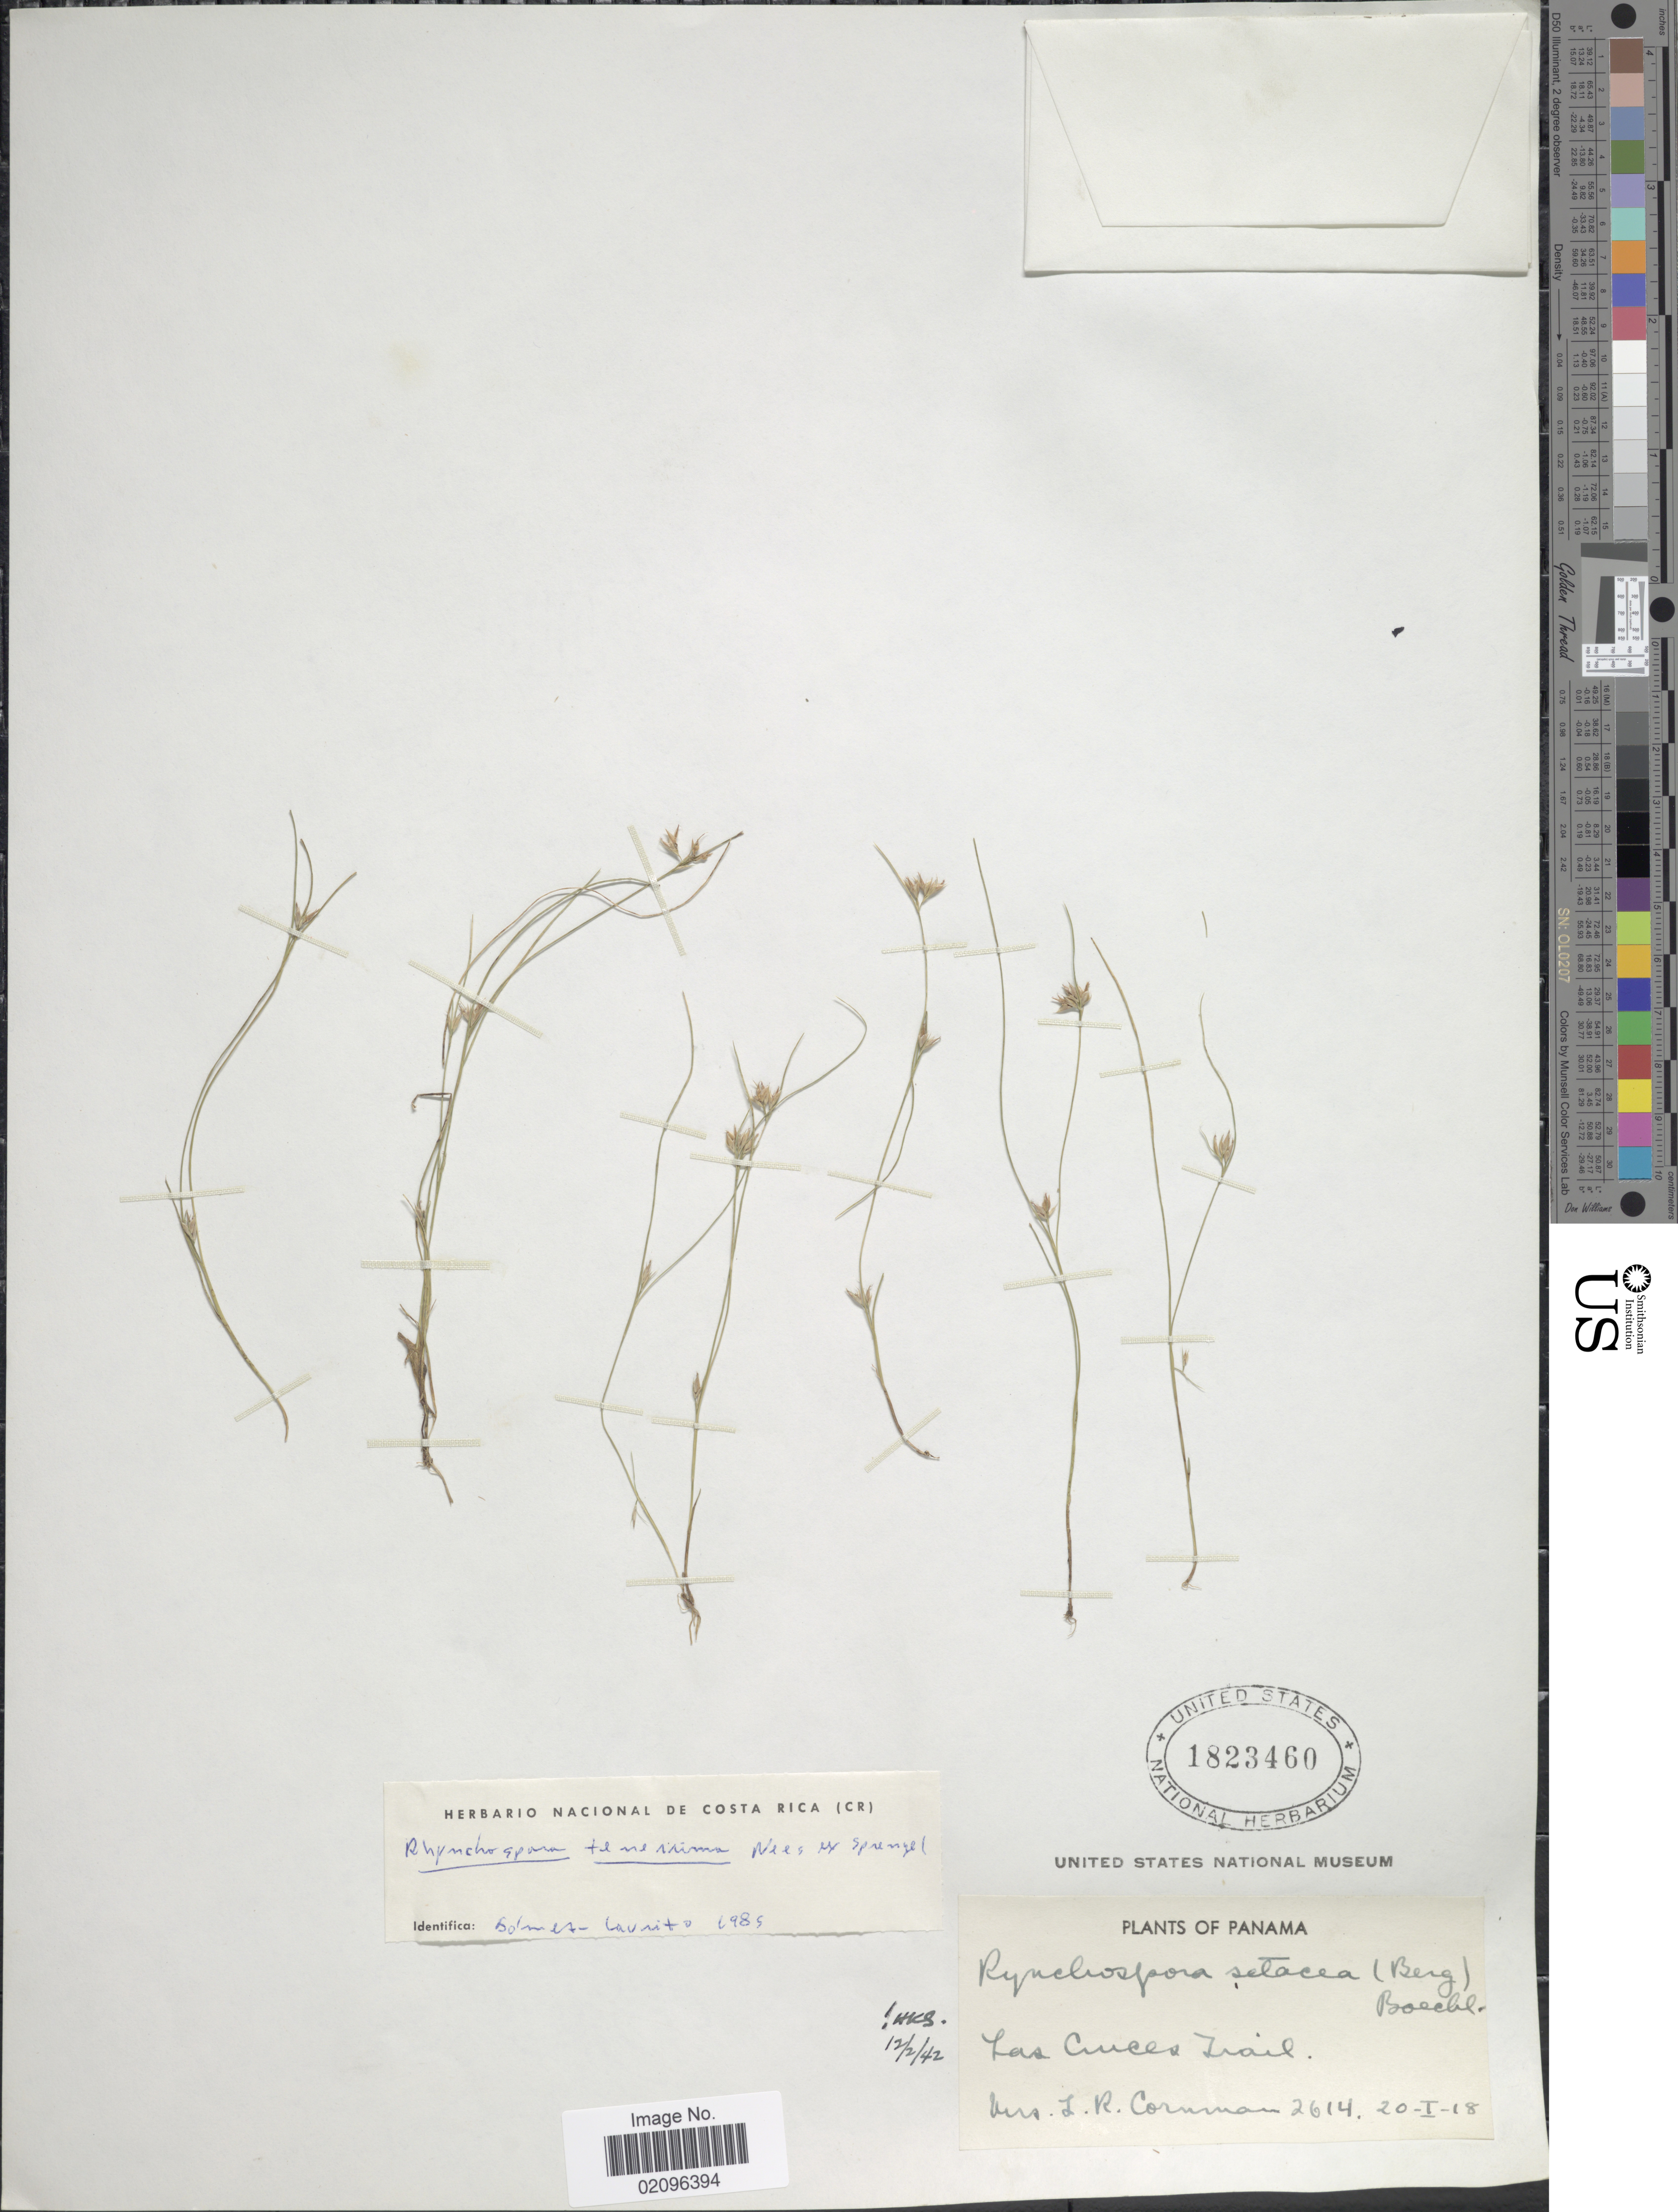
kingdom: Plantae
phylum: Tracheophyta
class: Liliopsida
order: Poales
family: Cyperaceae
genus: Rhynchospora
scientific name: Rhynchospora tenerrima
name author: Nees ex Spreng.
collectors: L. Cornman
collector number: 2614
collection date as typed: Transcribed d/m/y: 20/1/18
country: Panama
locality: Las Cruces Trail,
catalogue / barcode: US 1823460